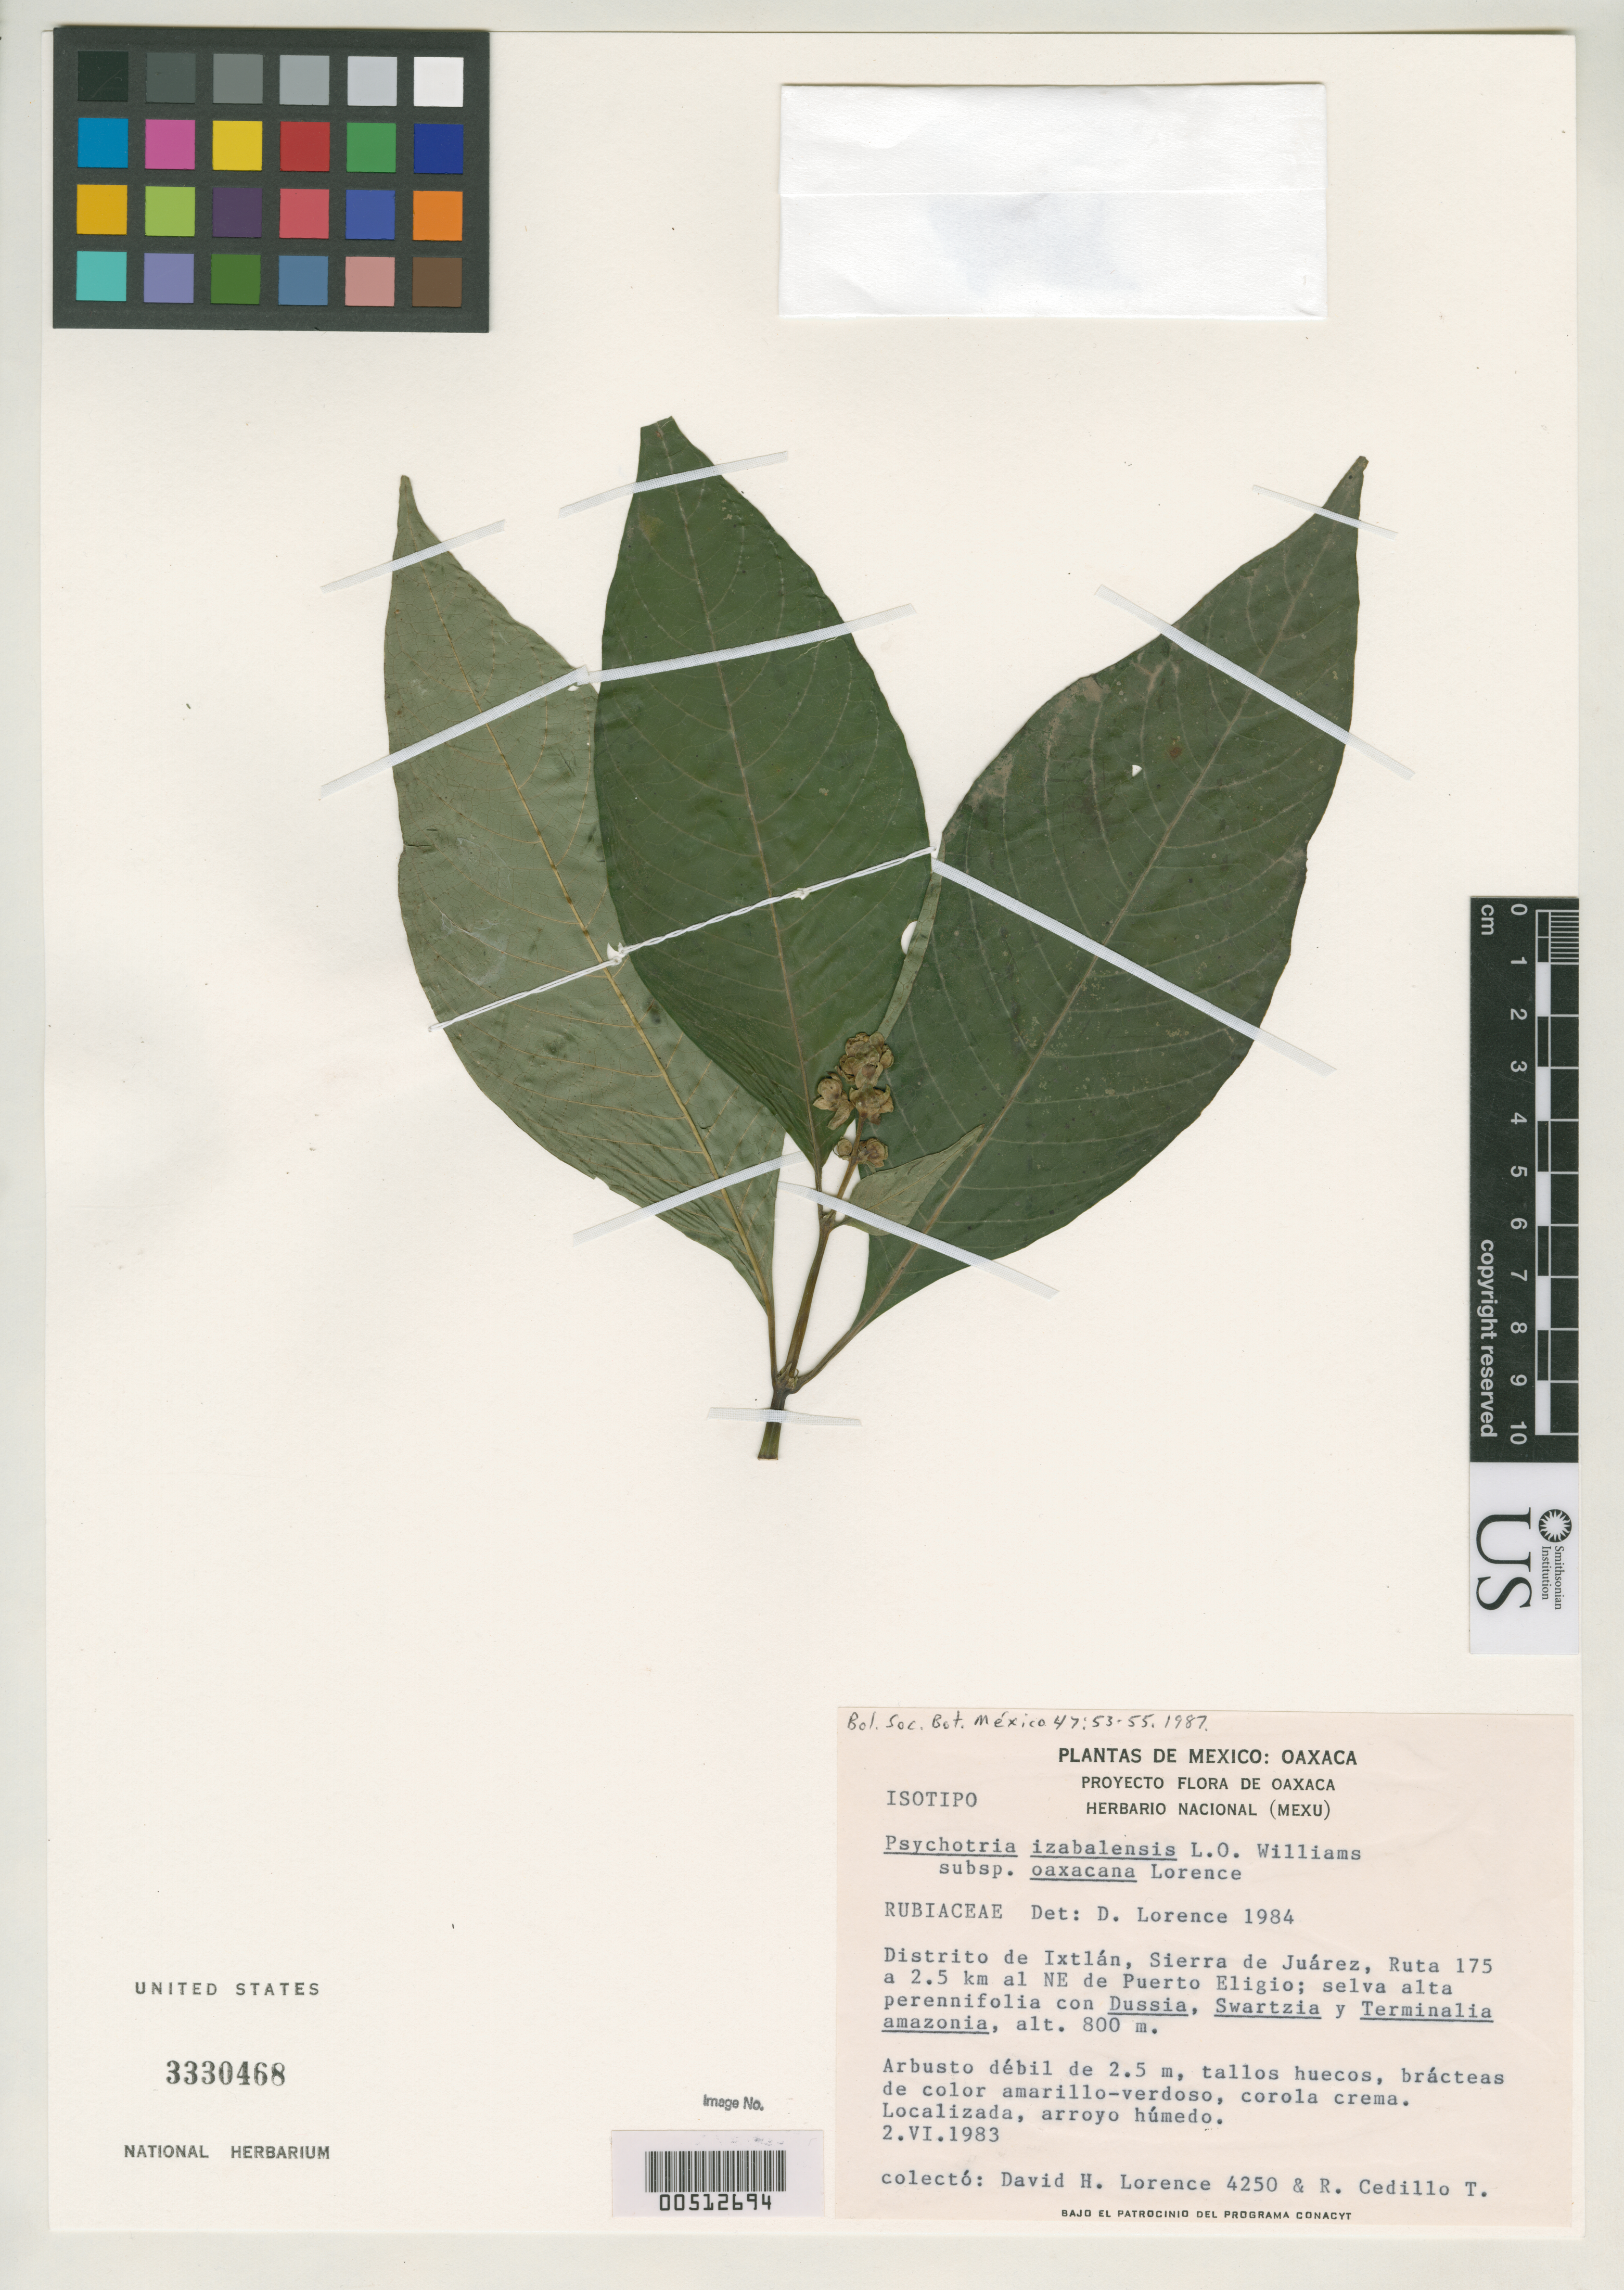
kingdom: Plantae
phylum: Tracheophyta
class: Magnoliopsida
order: Gentianales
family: Rubiaceae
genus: Psychotria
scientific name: Psychotria izabalensis subsp. oaxacana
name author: Lorence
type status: Isotype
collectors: D. Lorence & R. CedilloT.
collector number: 4250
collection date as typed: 02 Jun 1983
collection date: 1983-06-02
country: Mexico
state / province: Oaxaca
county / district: Istlan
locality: Sierra de Juarez, ruta 175 a 2.5 km al NE de Puerto Eligio.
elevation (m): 800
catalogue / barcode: US 3330468